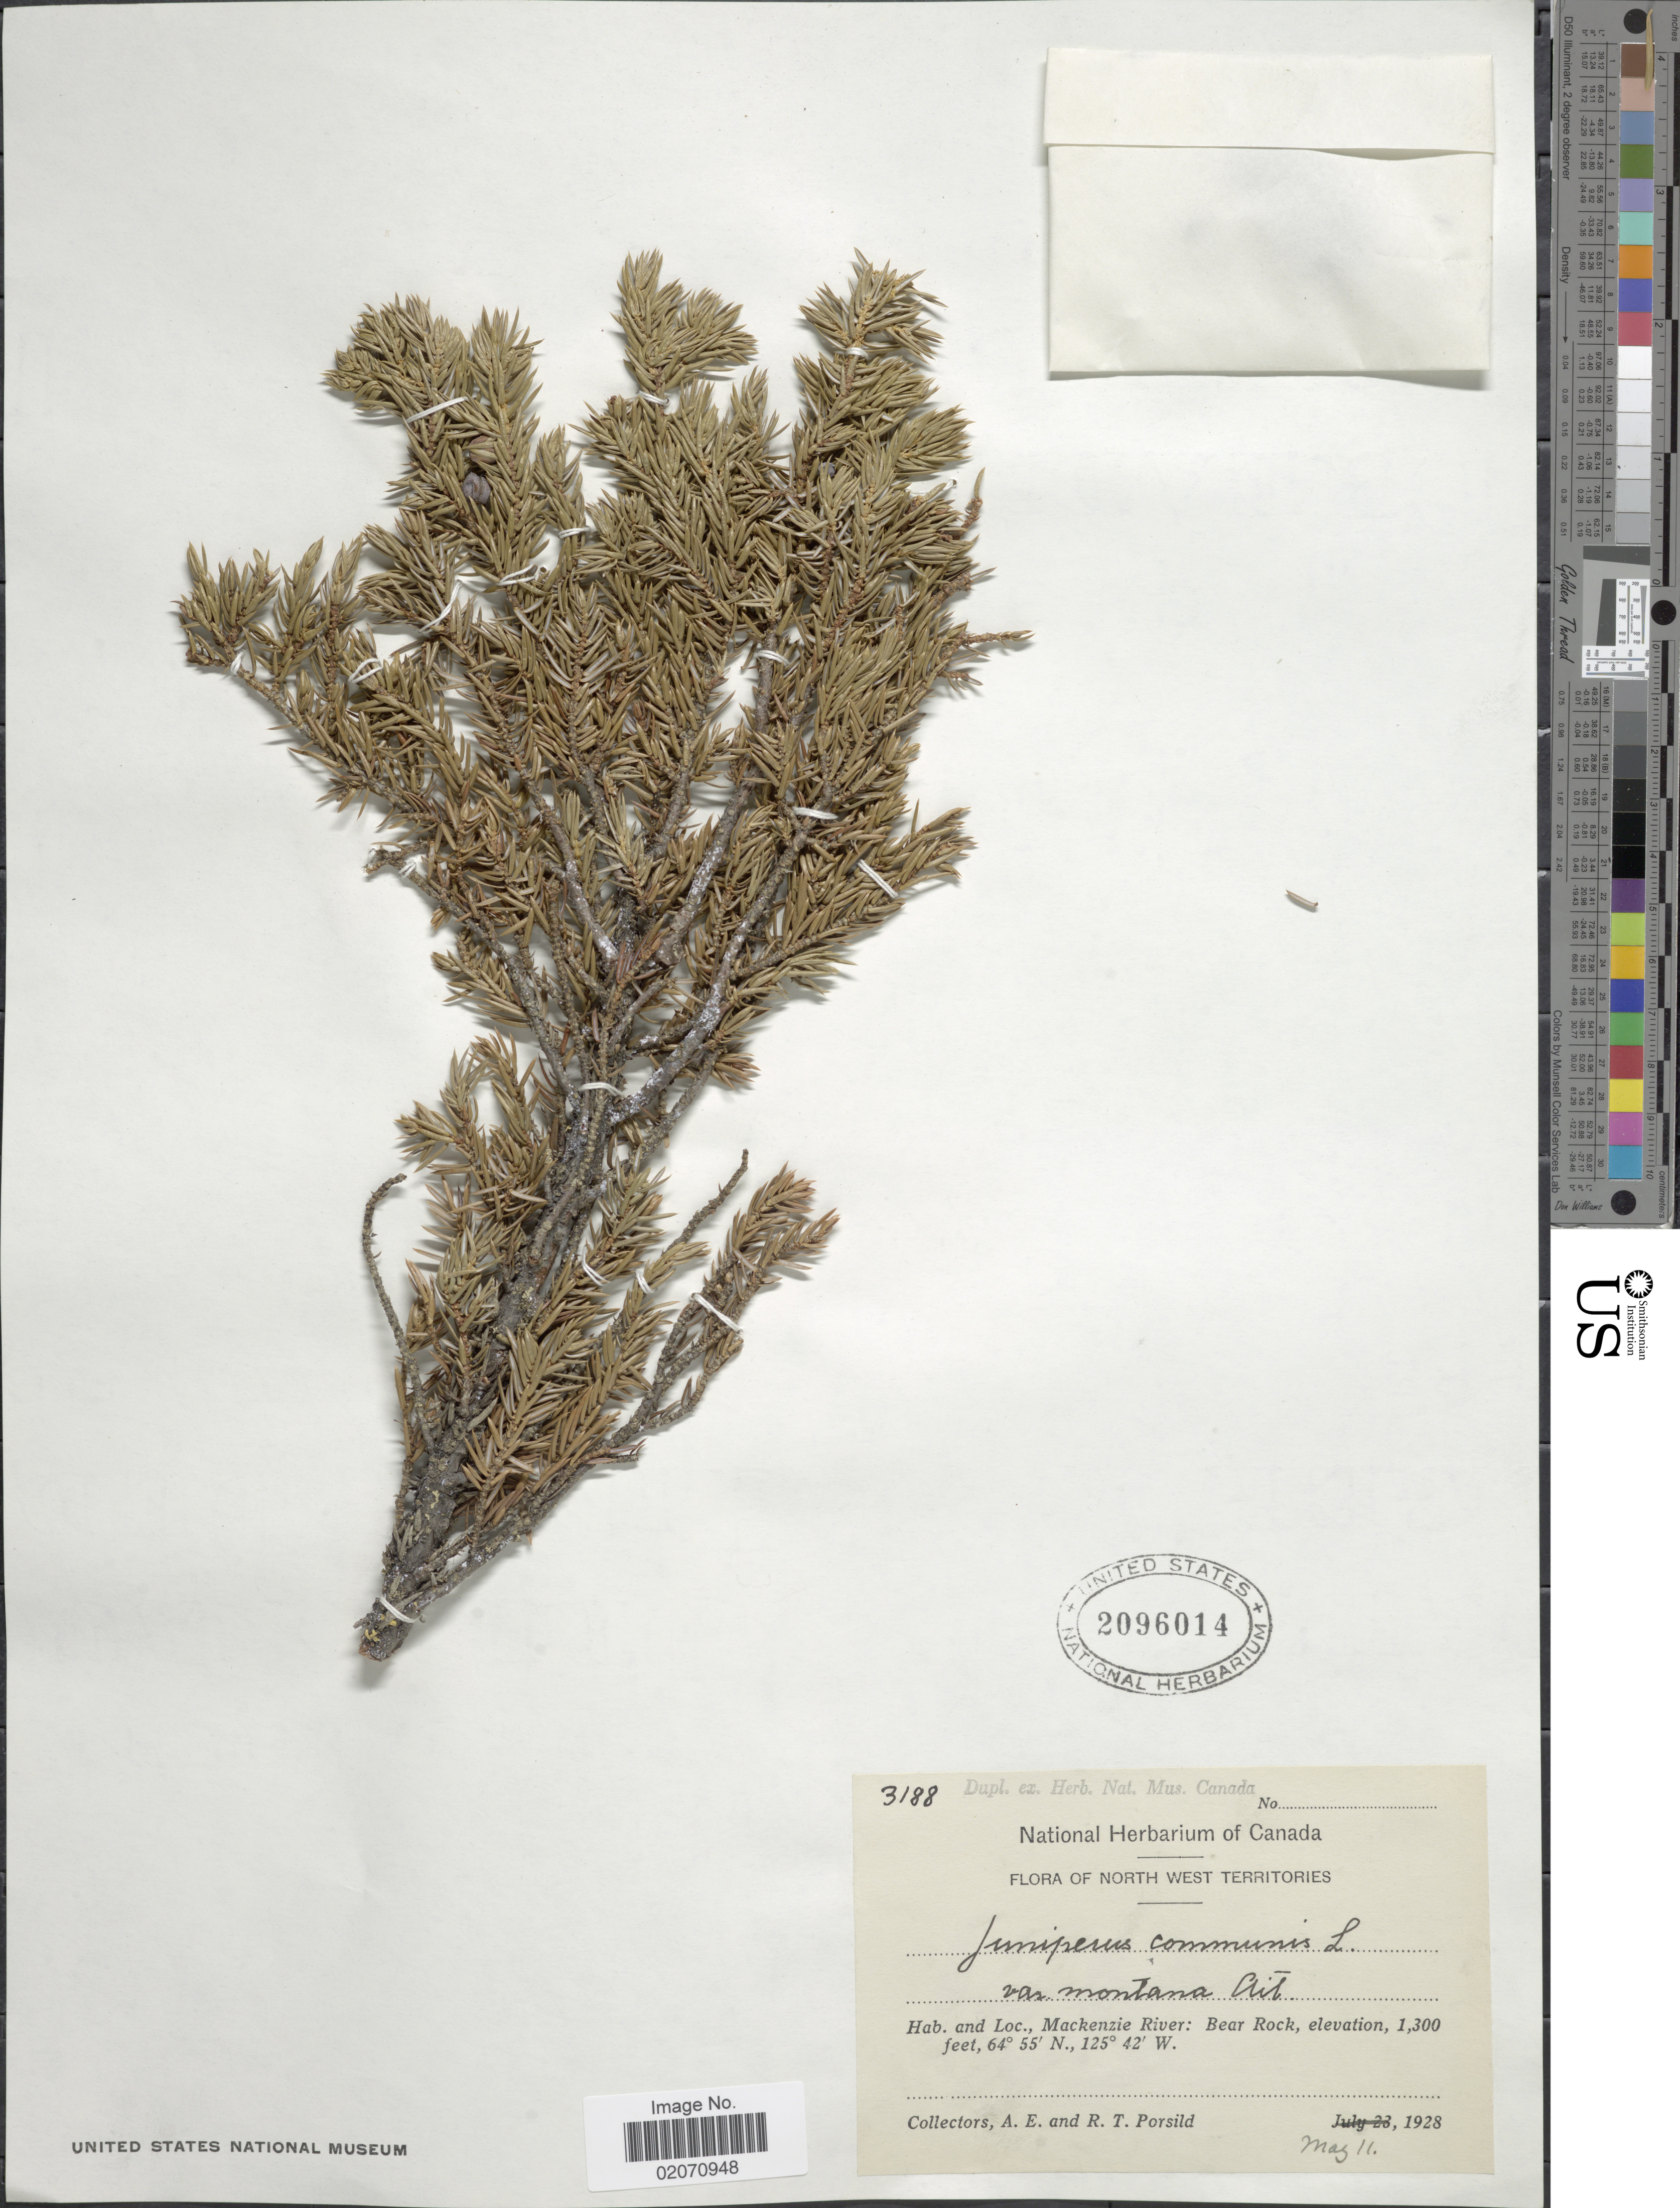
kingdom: Plantae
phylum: Tracheophyta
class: Pinopsida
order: Pinales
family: Cupressaceae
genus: Juniperus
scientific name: Juniperus communis subsp. nana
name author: (Willd.) Syme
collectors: A. E. Porsild & R. T. Porsild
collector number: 3188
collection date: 1928-05-11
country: Canada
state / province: Northwest Territories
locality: Mackenzie River: Bear Rock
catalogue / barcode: US 2096014